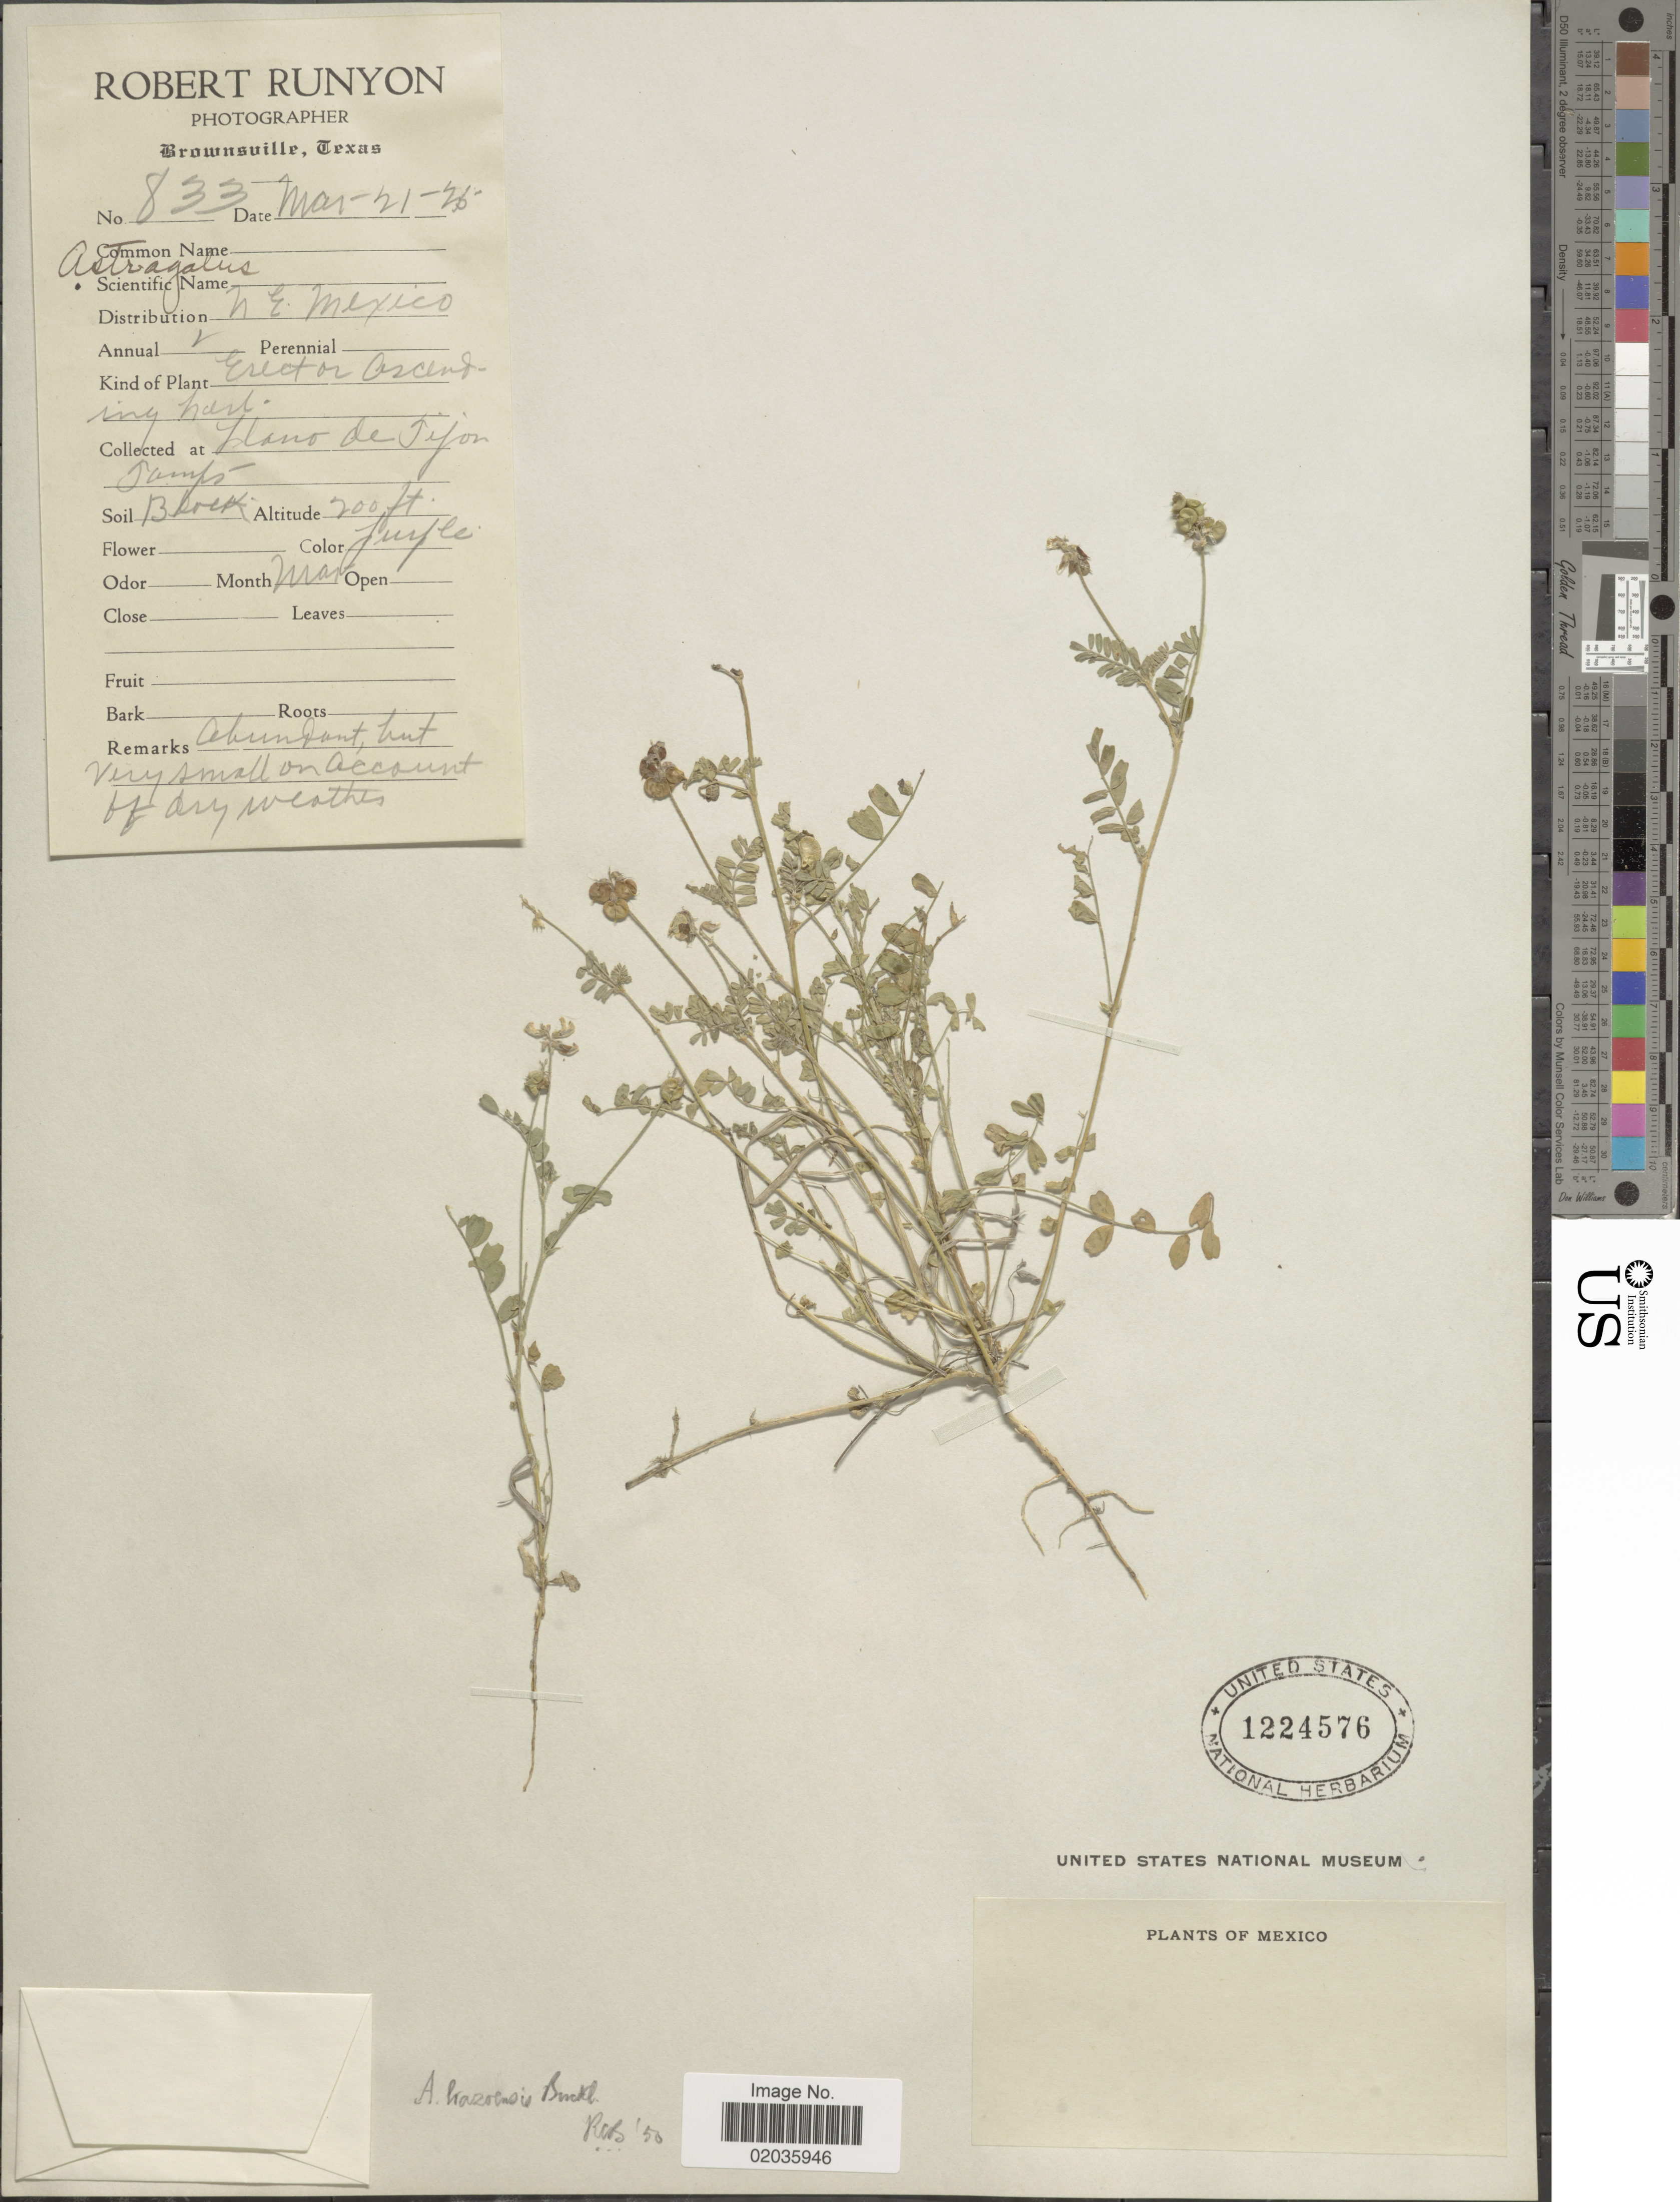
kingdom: Plantae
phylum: Tracheophyta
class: Magnoliopsida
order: Fabales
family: Fabaceae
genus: Astragalus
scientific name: Astragalus brazoensis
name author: Buckley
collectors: R. Runyon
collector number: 833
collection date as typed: Transcribed d/m/y: 21/3/25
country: Mexico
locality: N.E. Mexico.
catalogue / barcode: US 1224576